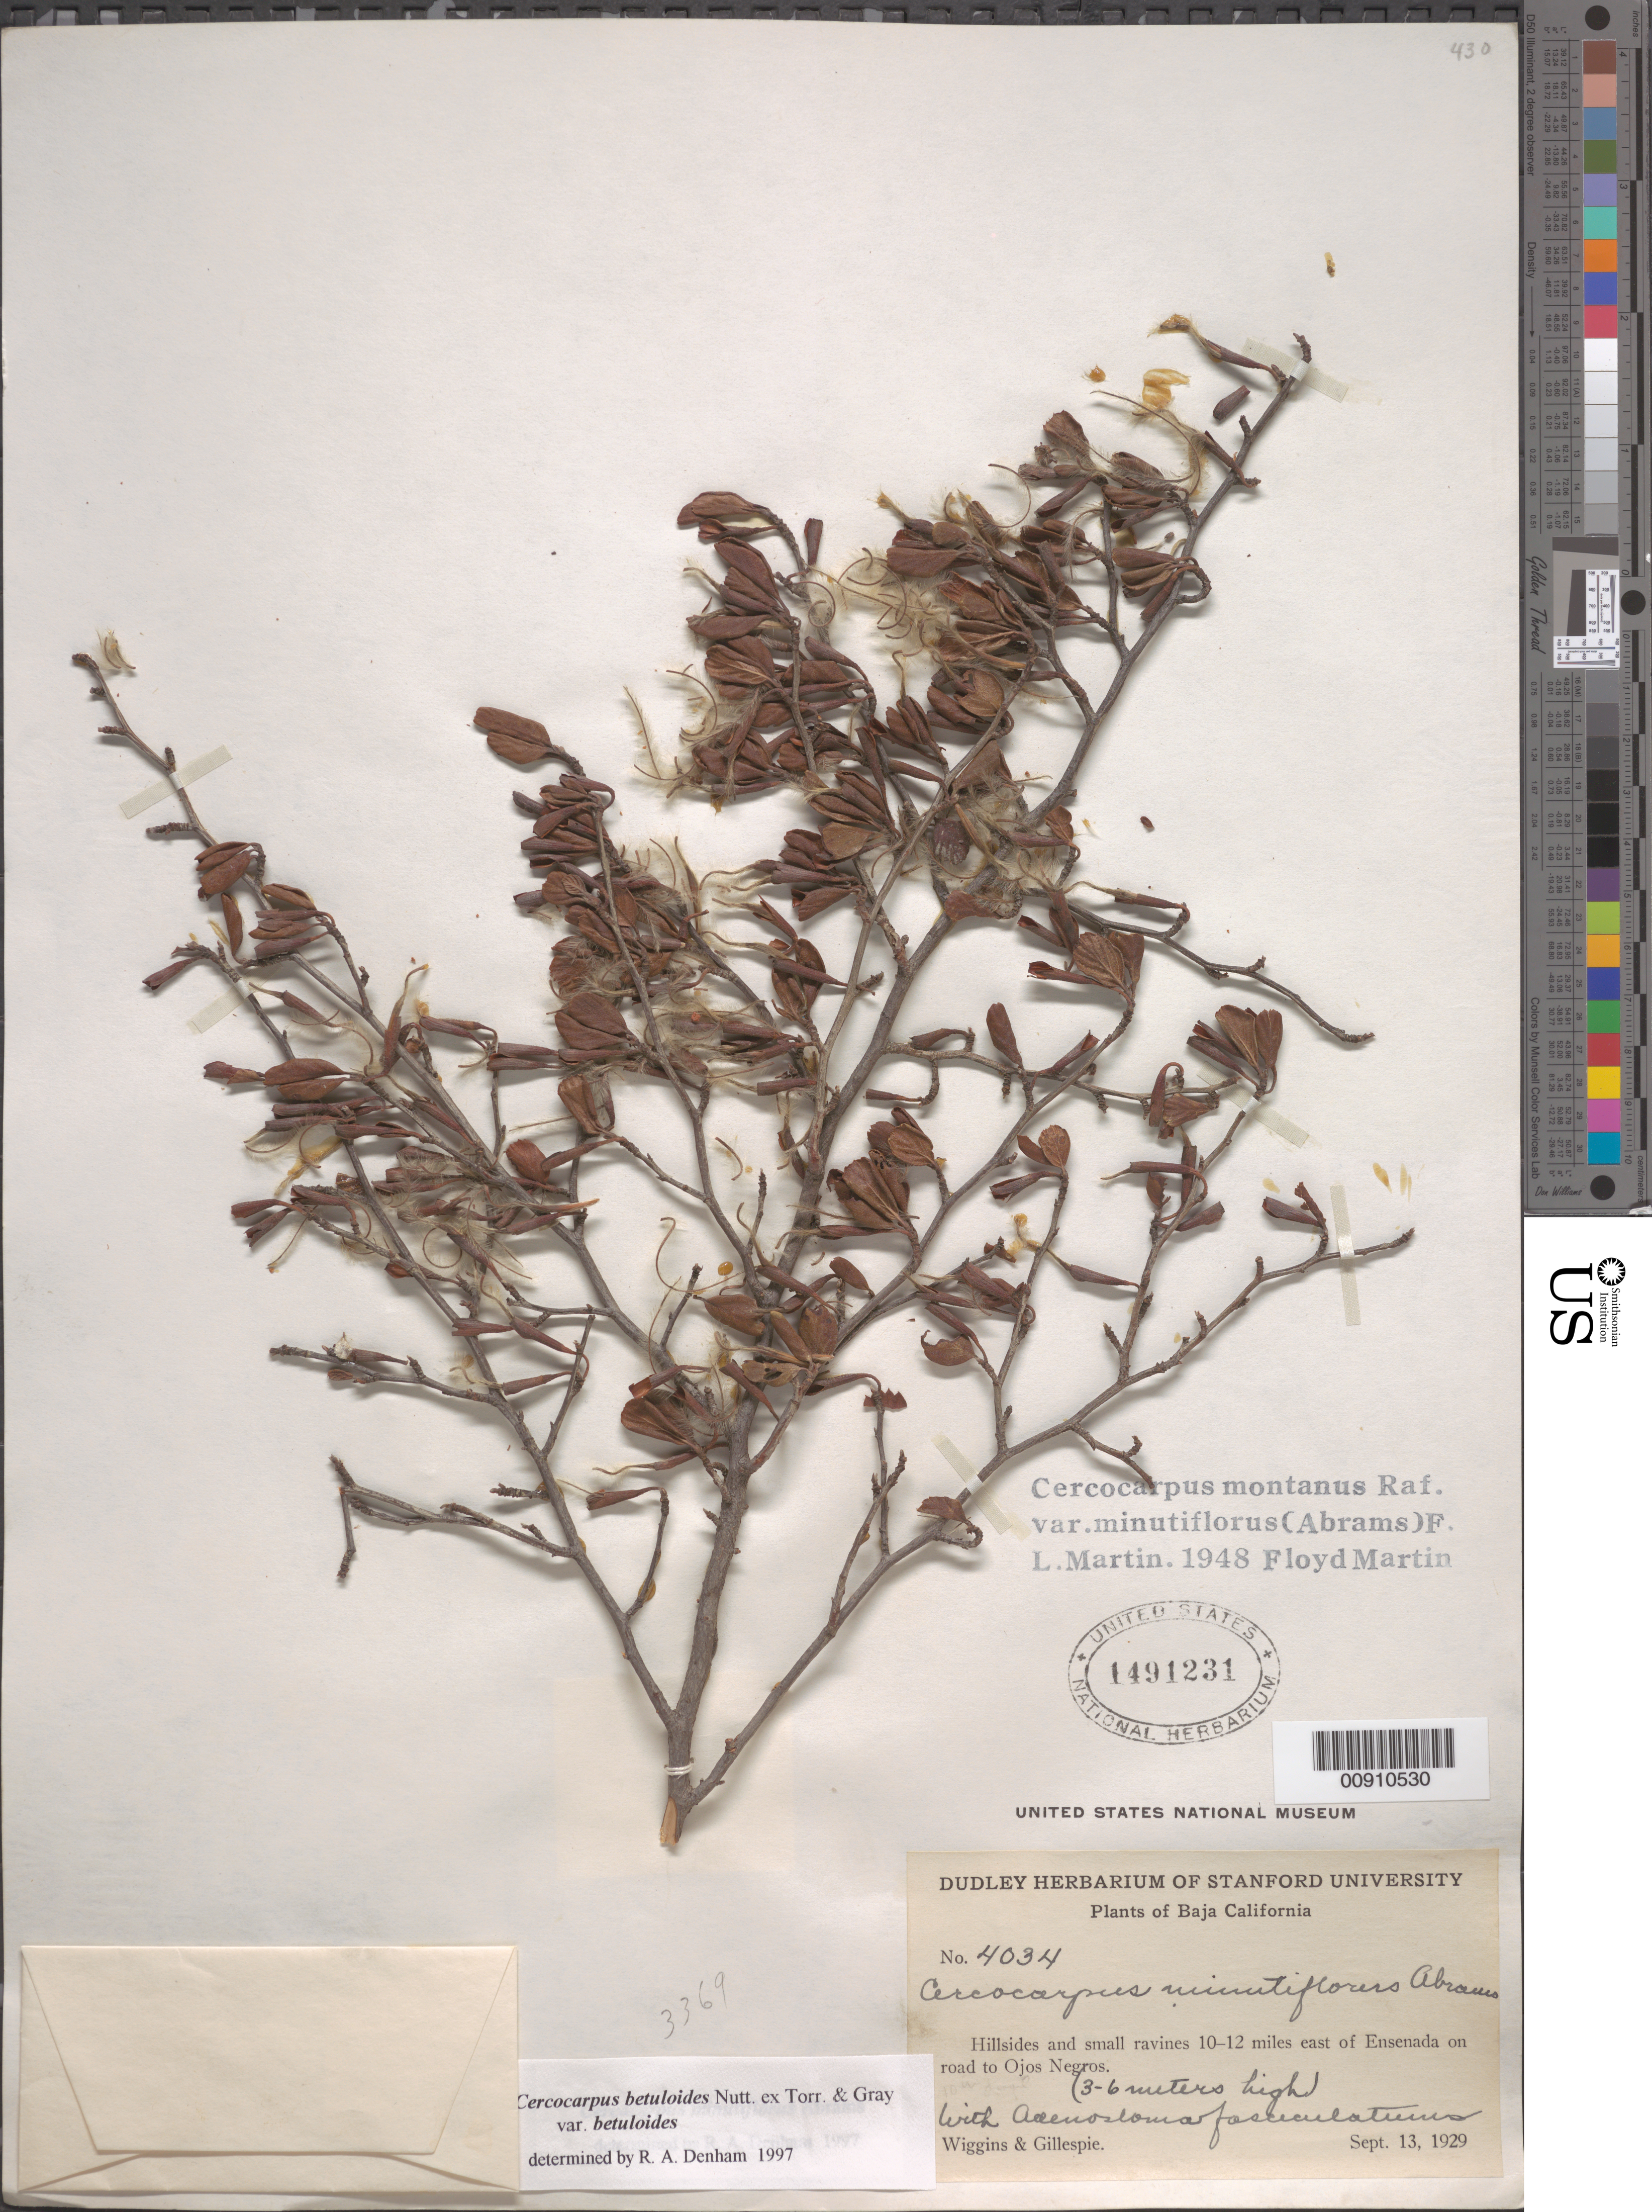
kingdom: Plantae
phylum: Tracheophyta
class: Magnoliopsida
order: Rosales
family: Rosaceae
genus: Cercocarpus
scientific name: Cercocarpus betuloides var. betuloides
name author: Nutt.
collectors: -- Wiggins & -- Gillespie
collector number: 4034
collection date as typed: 13 Sep 1929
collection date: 1929-09-13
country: Mexico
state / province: Baja California Norte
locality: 10-12 miles east of Ensenada on road to Ojos Negros.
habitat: Hillsides and small ravines. With Adenostoma fasciculatum.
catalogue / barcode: US 1491231